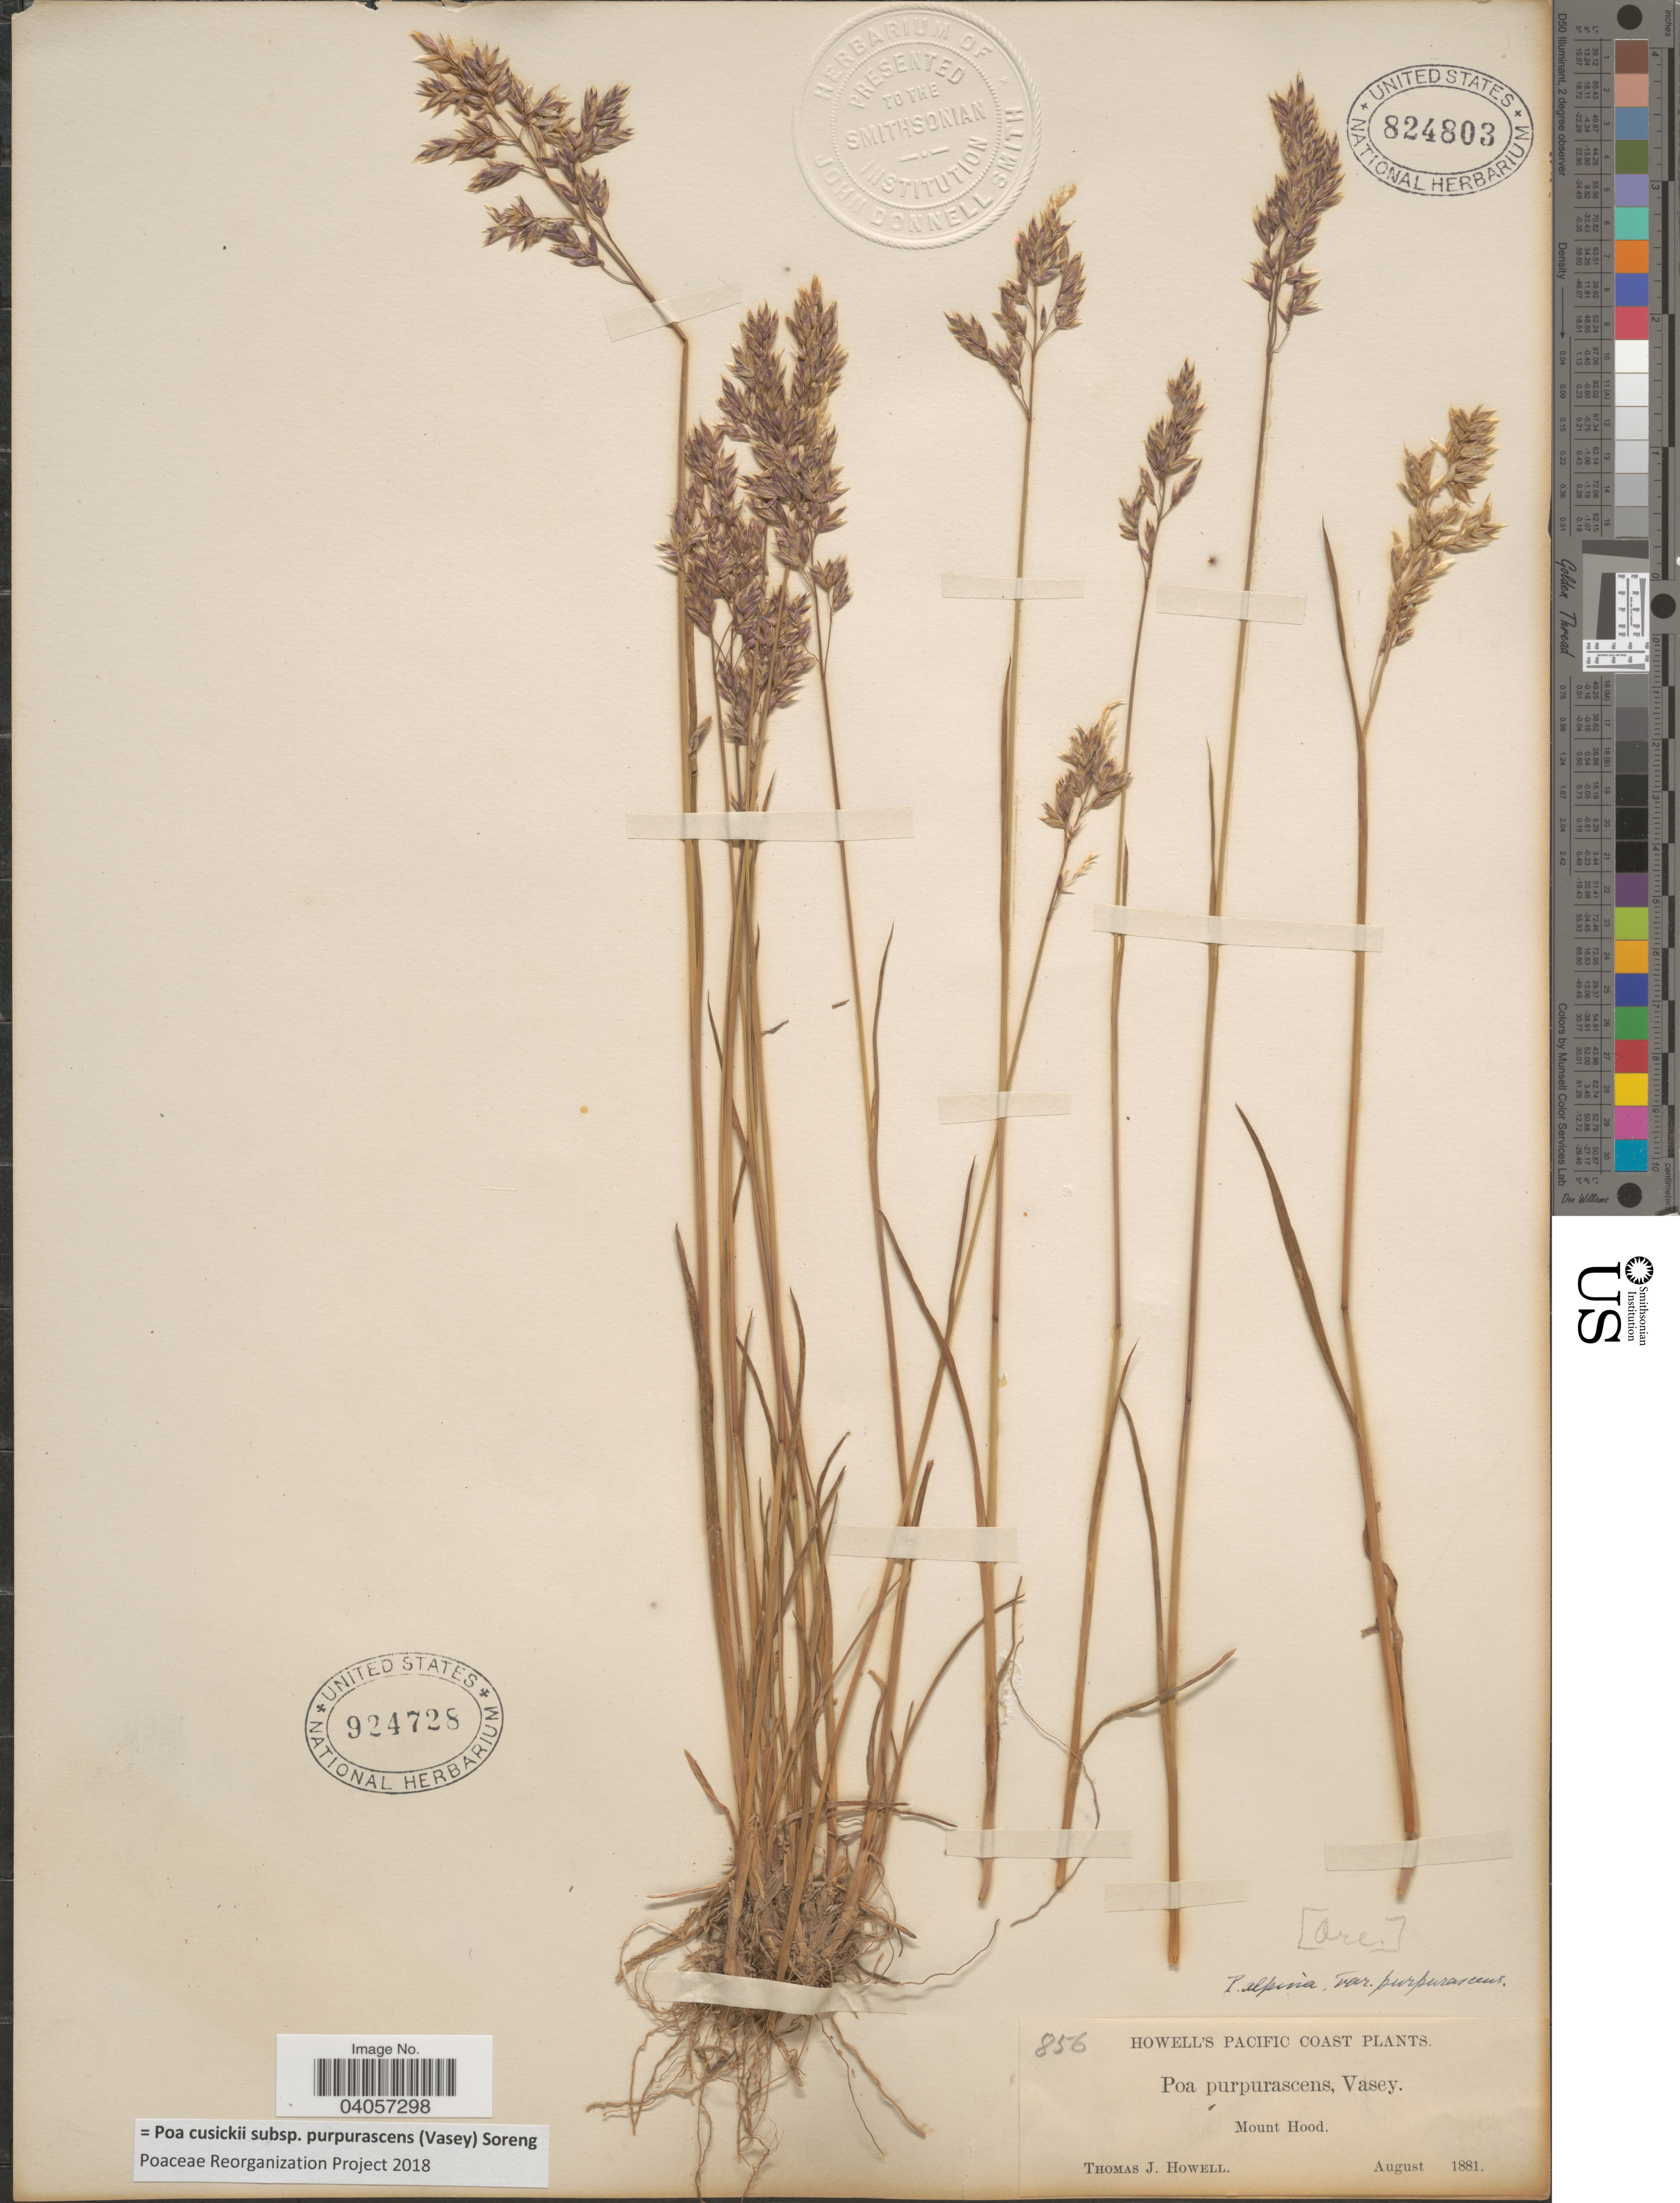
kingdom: Plantae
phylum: Tracheophyta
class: Liliopsida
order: Poales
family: Poaceae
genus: Poa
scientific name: Poa cusickii subsp. purpurascens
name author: (Vasey) Soreng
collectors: T. J. Howell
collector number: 856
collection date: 1881-08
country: United States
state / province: Oregon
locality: Pacific Coast. Mount Hood.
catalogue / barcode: US 924728